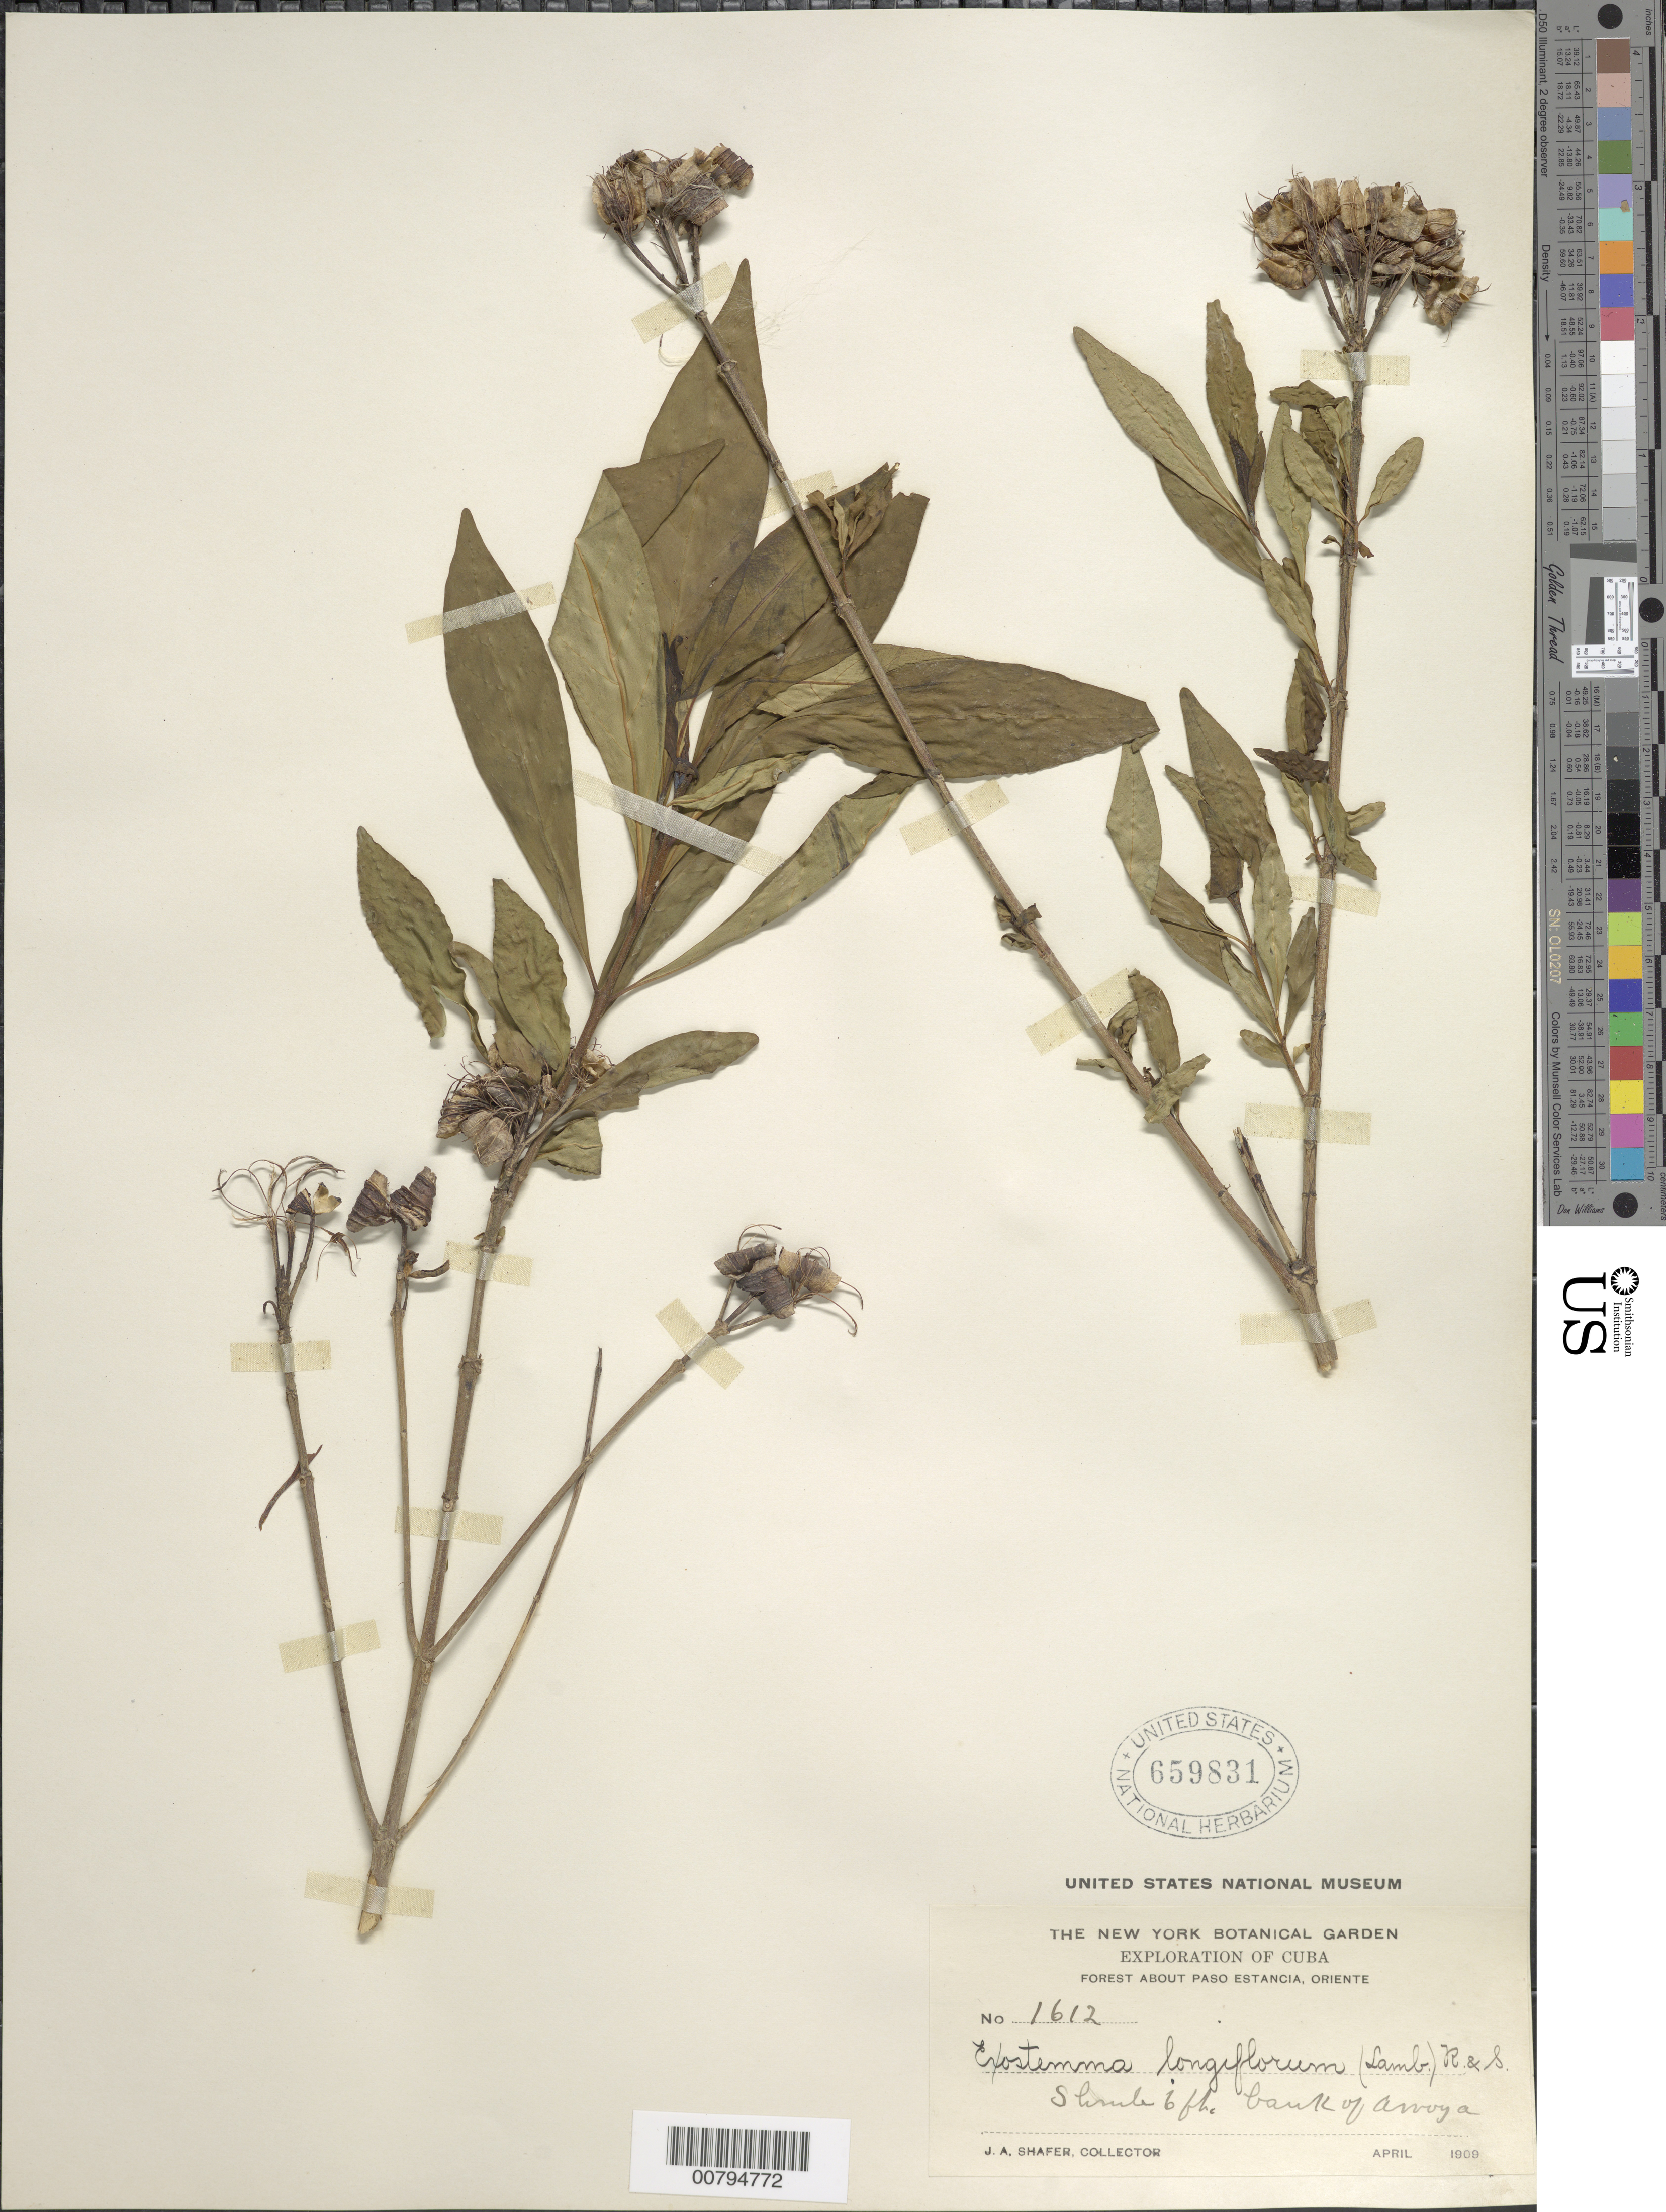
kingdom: Plantae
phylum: Tracheophyta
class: Magnoliopsida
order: Gentianales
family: Rubiaceae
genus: Exostema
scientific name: Exostema longiflorum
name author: (Lamb.) Roem. & Schult.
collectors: J. A. Shafer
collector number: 1612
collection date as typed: Apr 1909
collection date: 1909-04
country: Cuba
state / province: Oriente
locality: Forest about Paso Estancia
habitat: Bank of Arroya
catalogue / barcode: US 659831